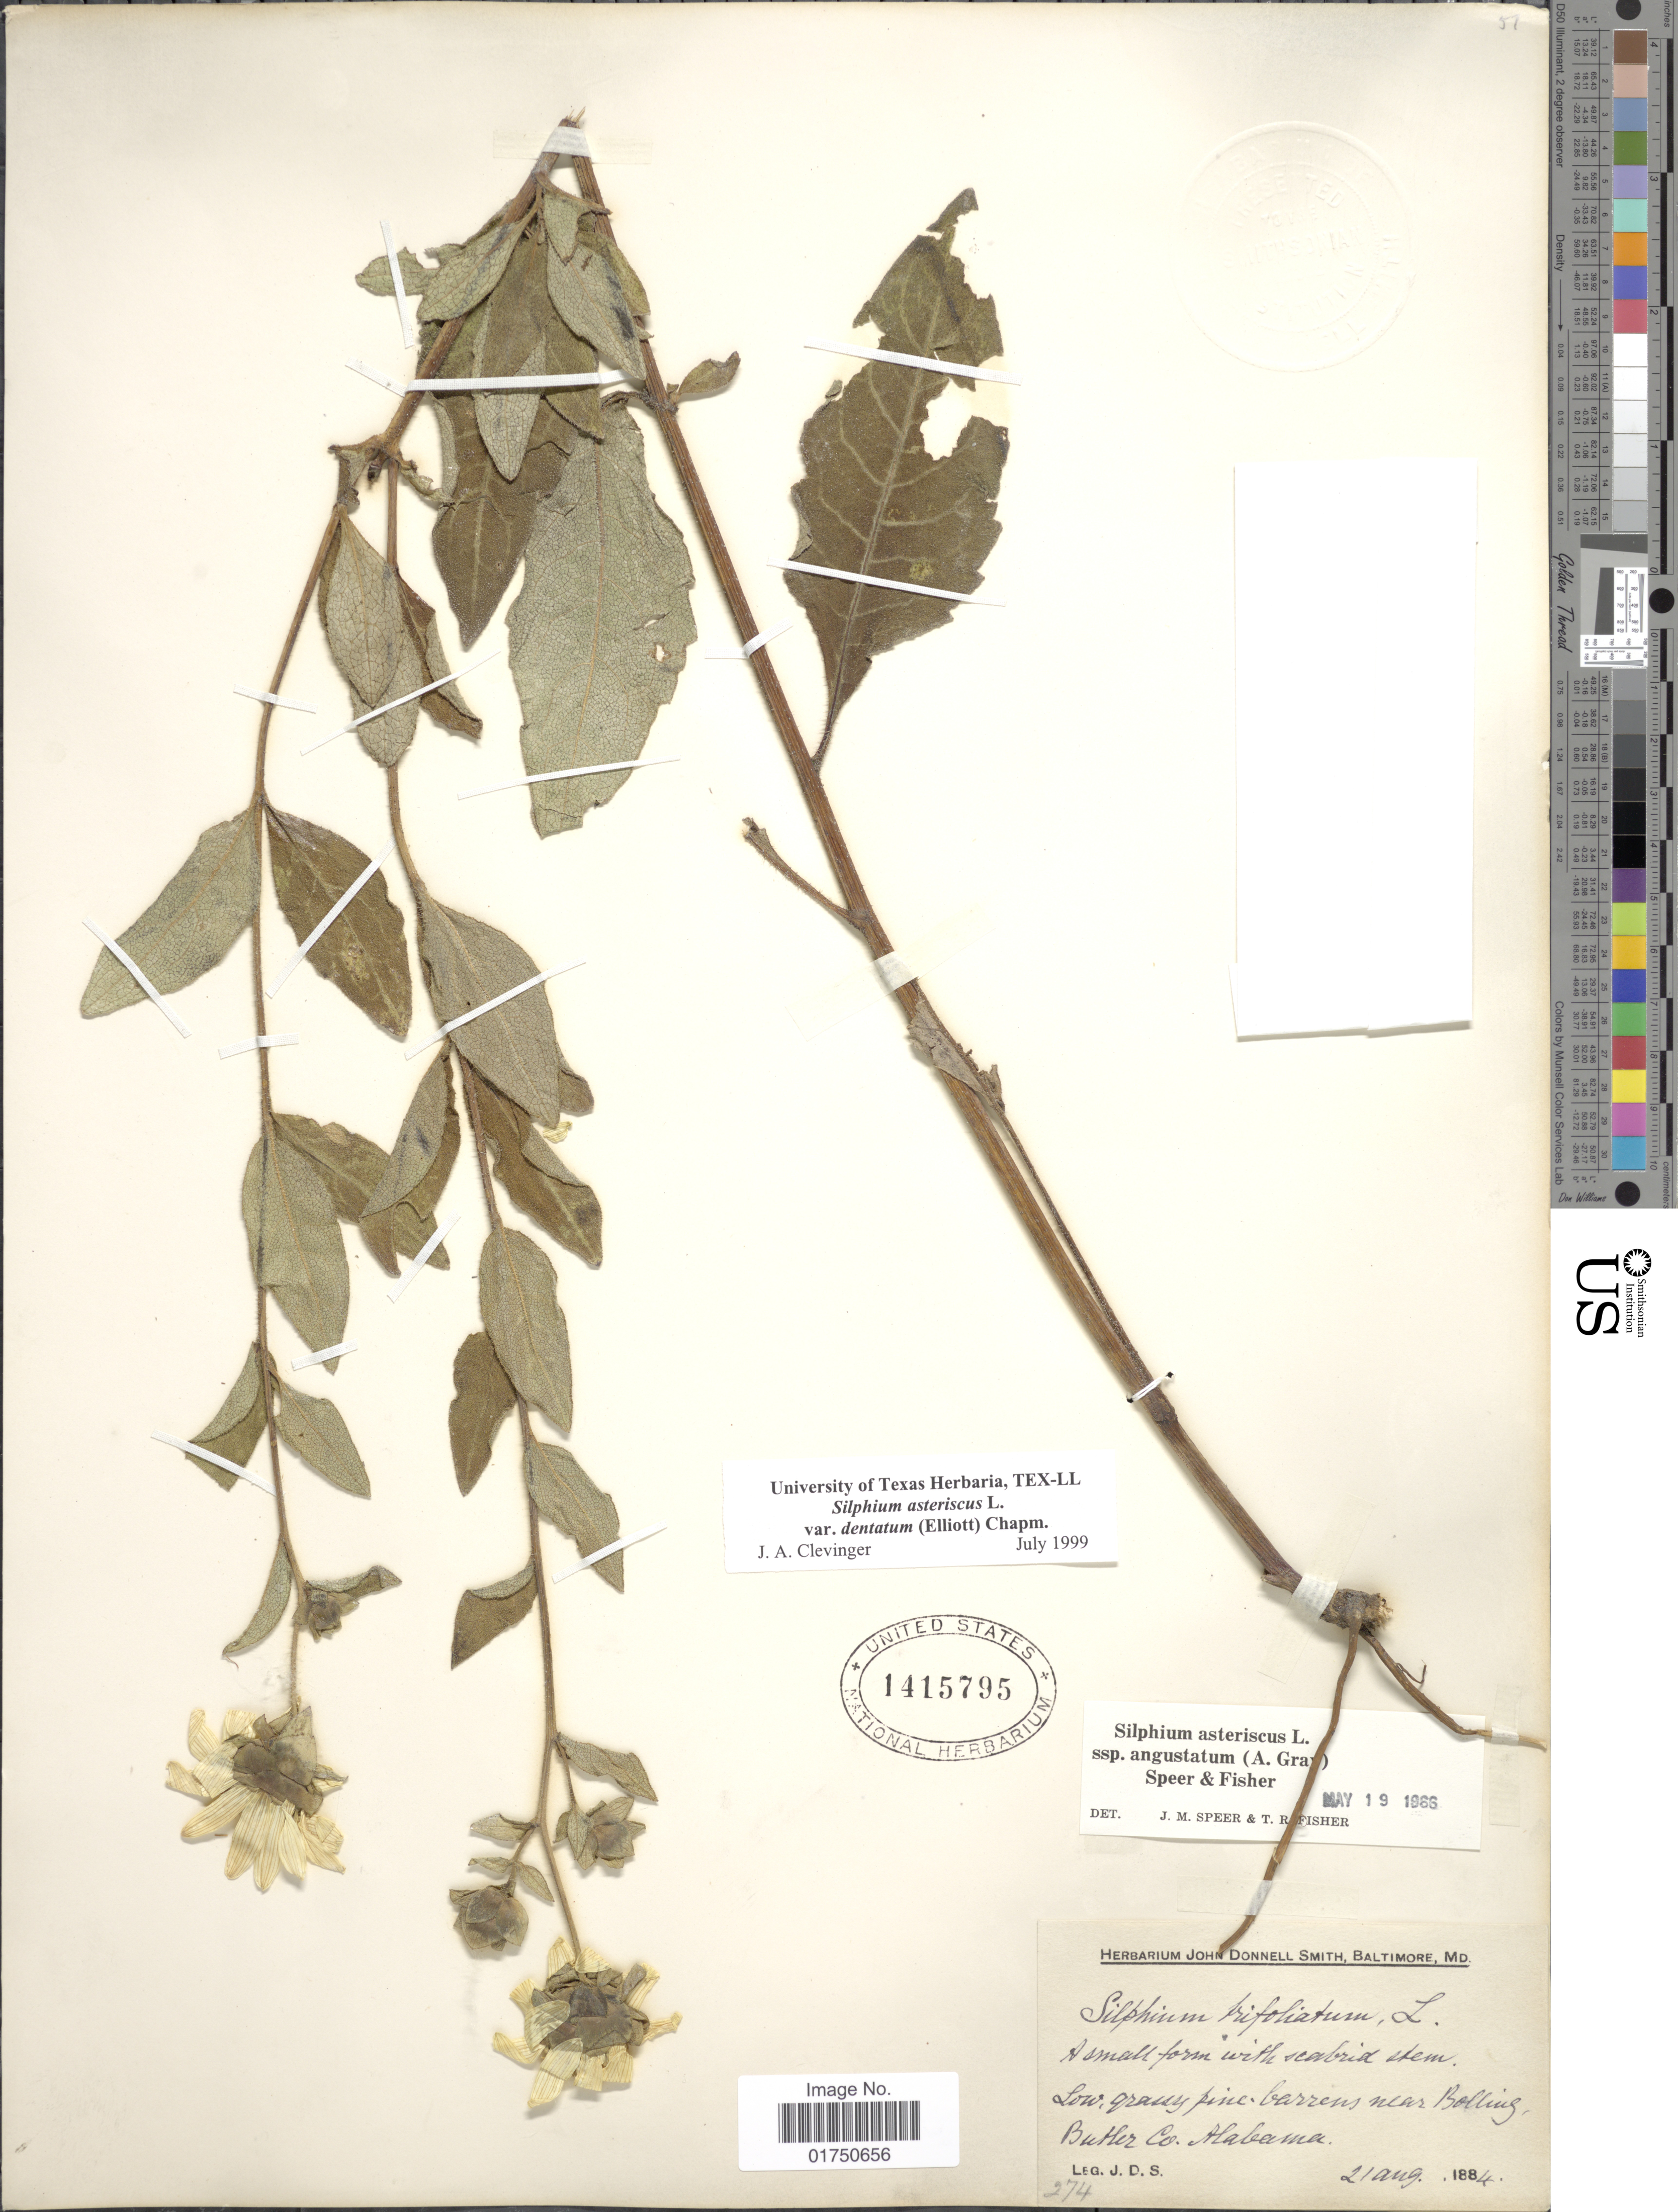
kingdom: Plantae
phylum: Tracheophyta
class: Magnoliopsida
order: Asterales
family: Asteraceae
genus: Silphium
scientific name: Silphium asteriscus var. dentatum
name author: (Elliott) Chapm.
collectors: J. Donnell Smith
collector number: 274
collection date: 1884-08-21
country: United States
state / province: Alabama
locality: Low, grassy pine-barrens near Bolling, Butler Co. Alabama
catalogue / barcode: US 1415795